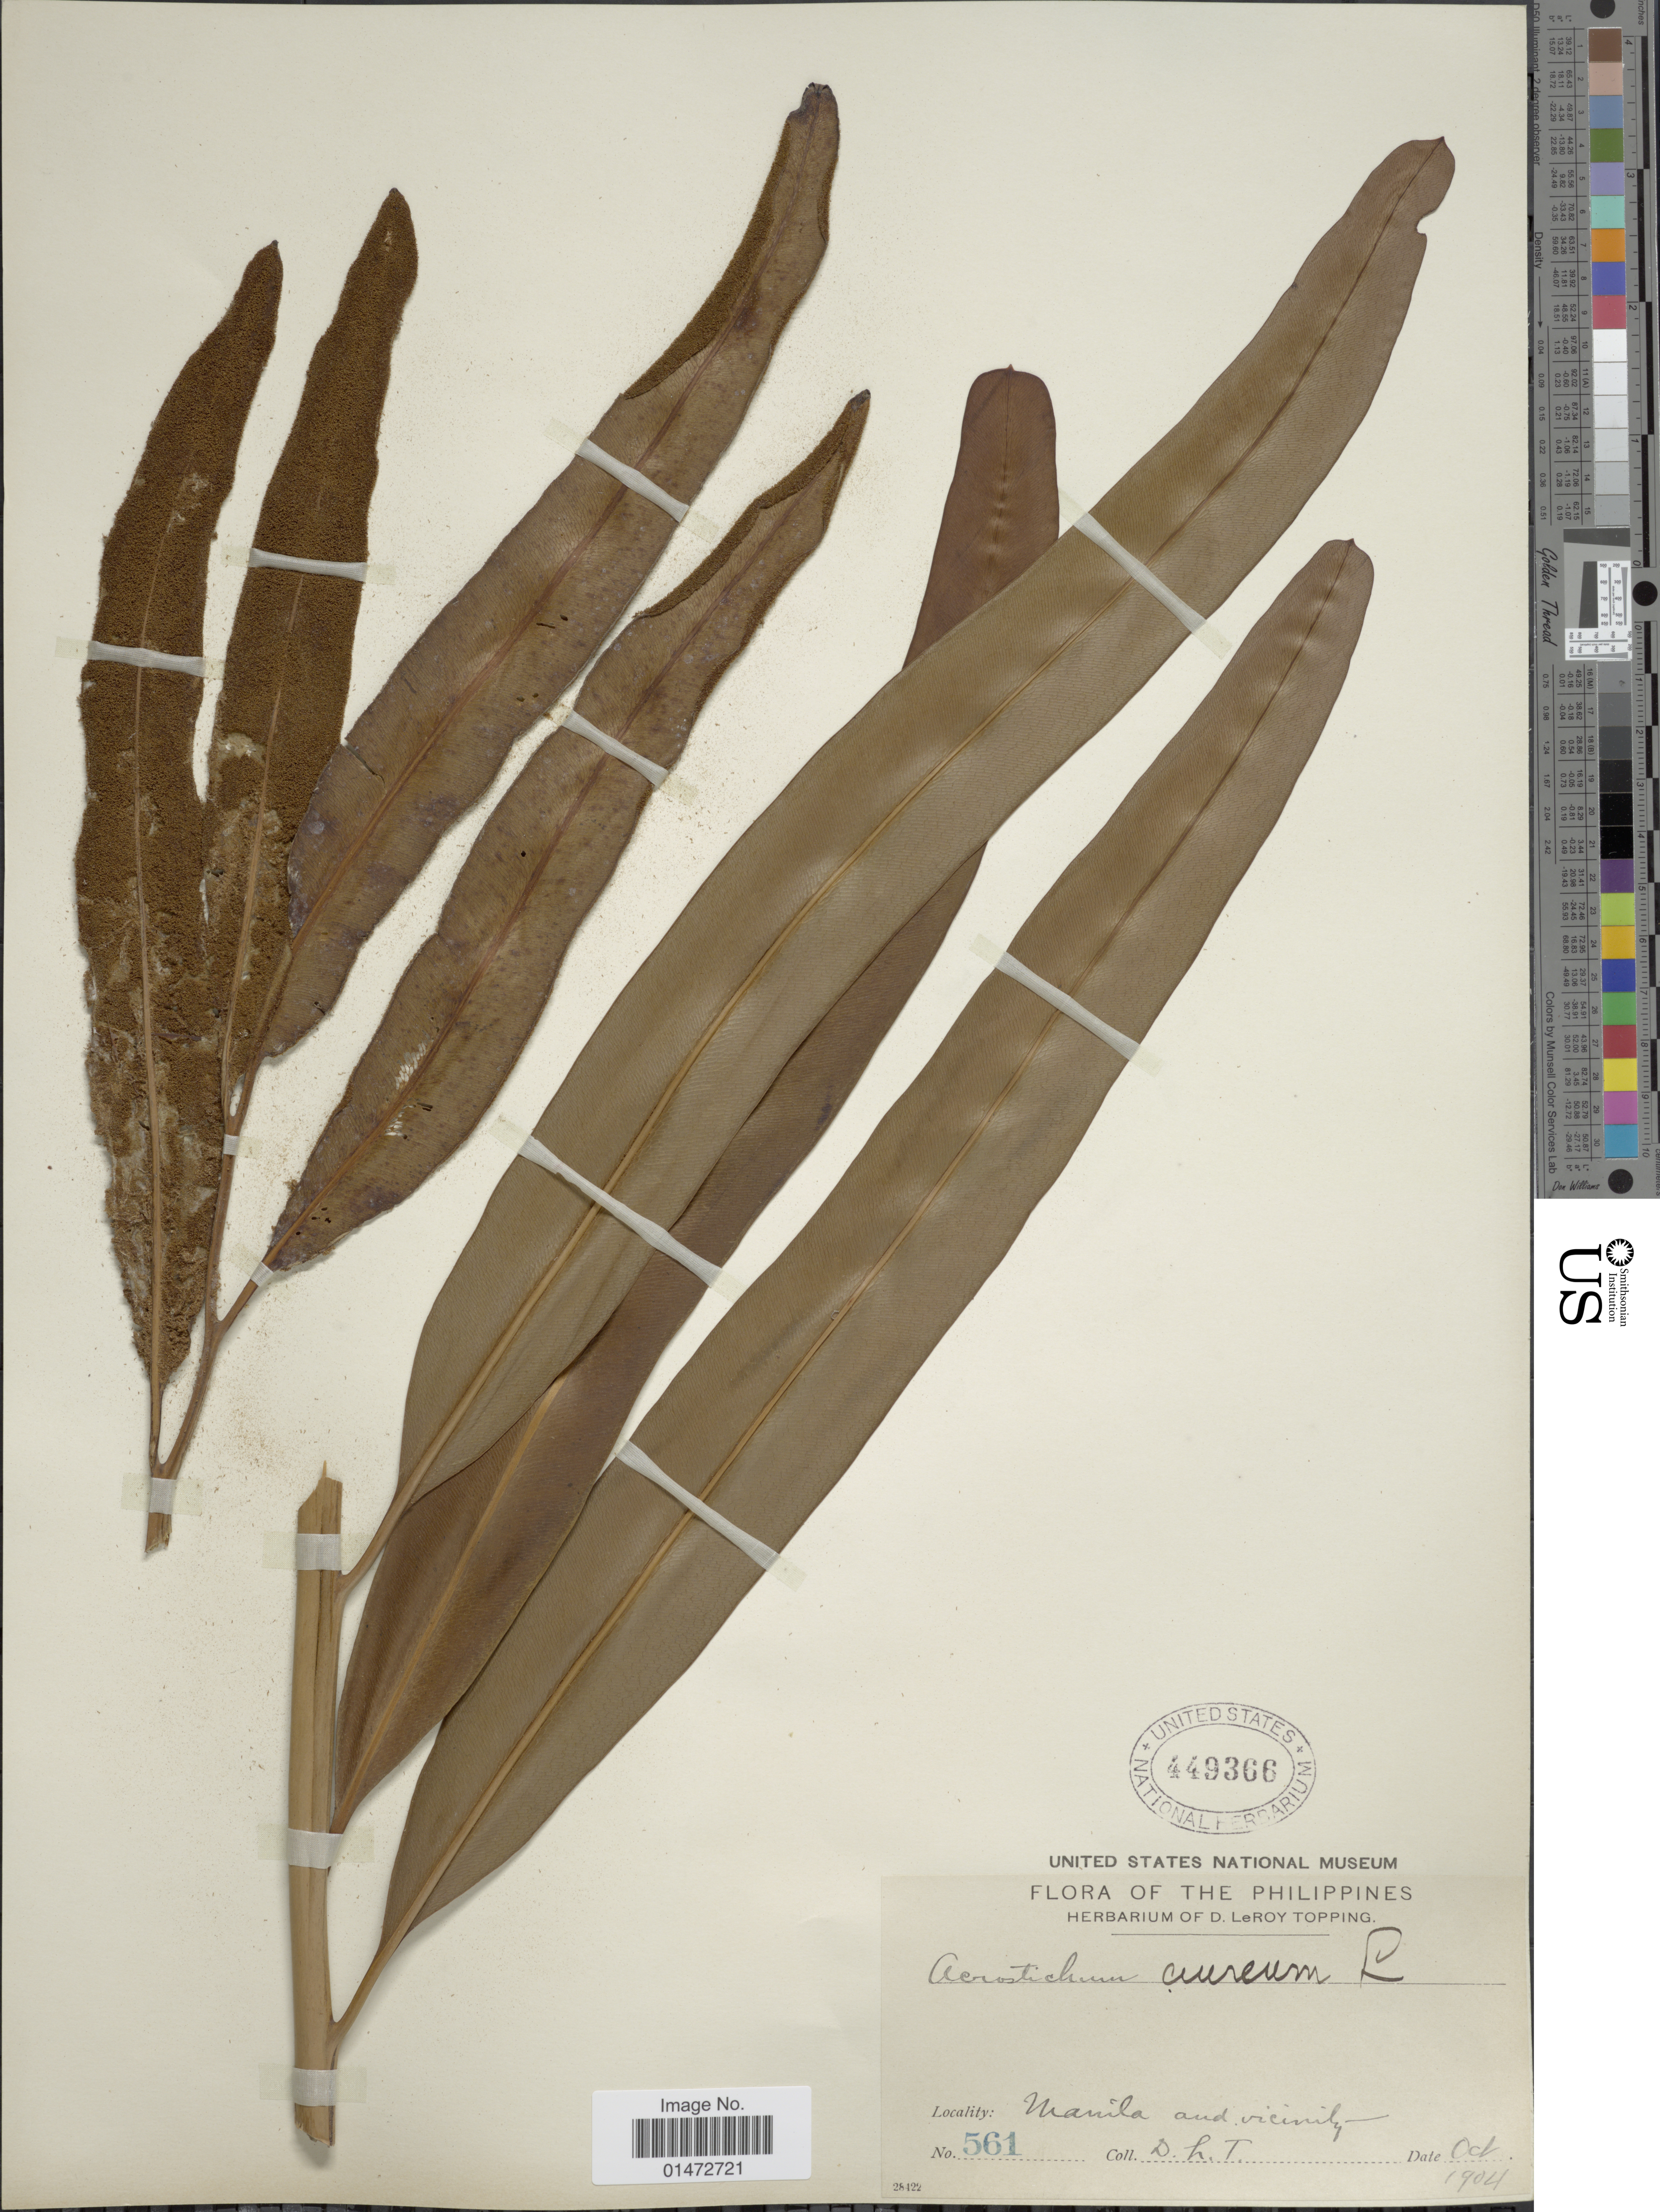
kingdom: Plantae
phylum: Tracheophyta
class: Polypodiopsida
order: Polypodiales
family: Pteridaceae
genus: Acrostichum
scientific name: Acrostichum aureum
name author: L.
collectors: D. L. Topping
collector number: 561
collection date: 1904-10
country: Philippines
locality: Manila and vicinity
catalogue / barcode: US 449366